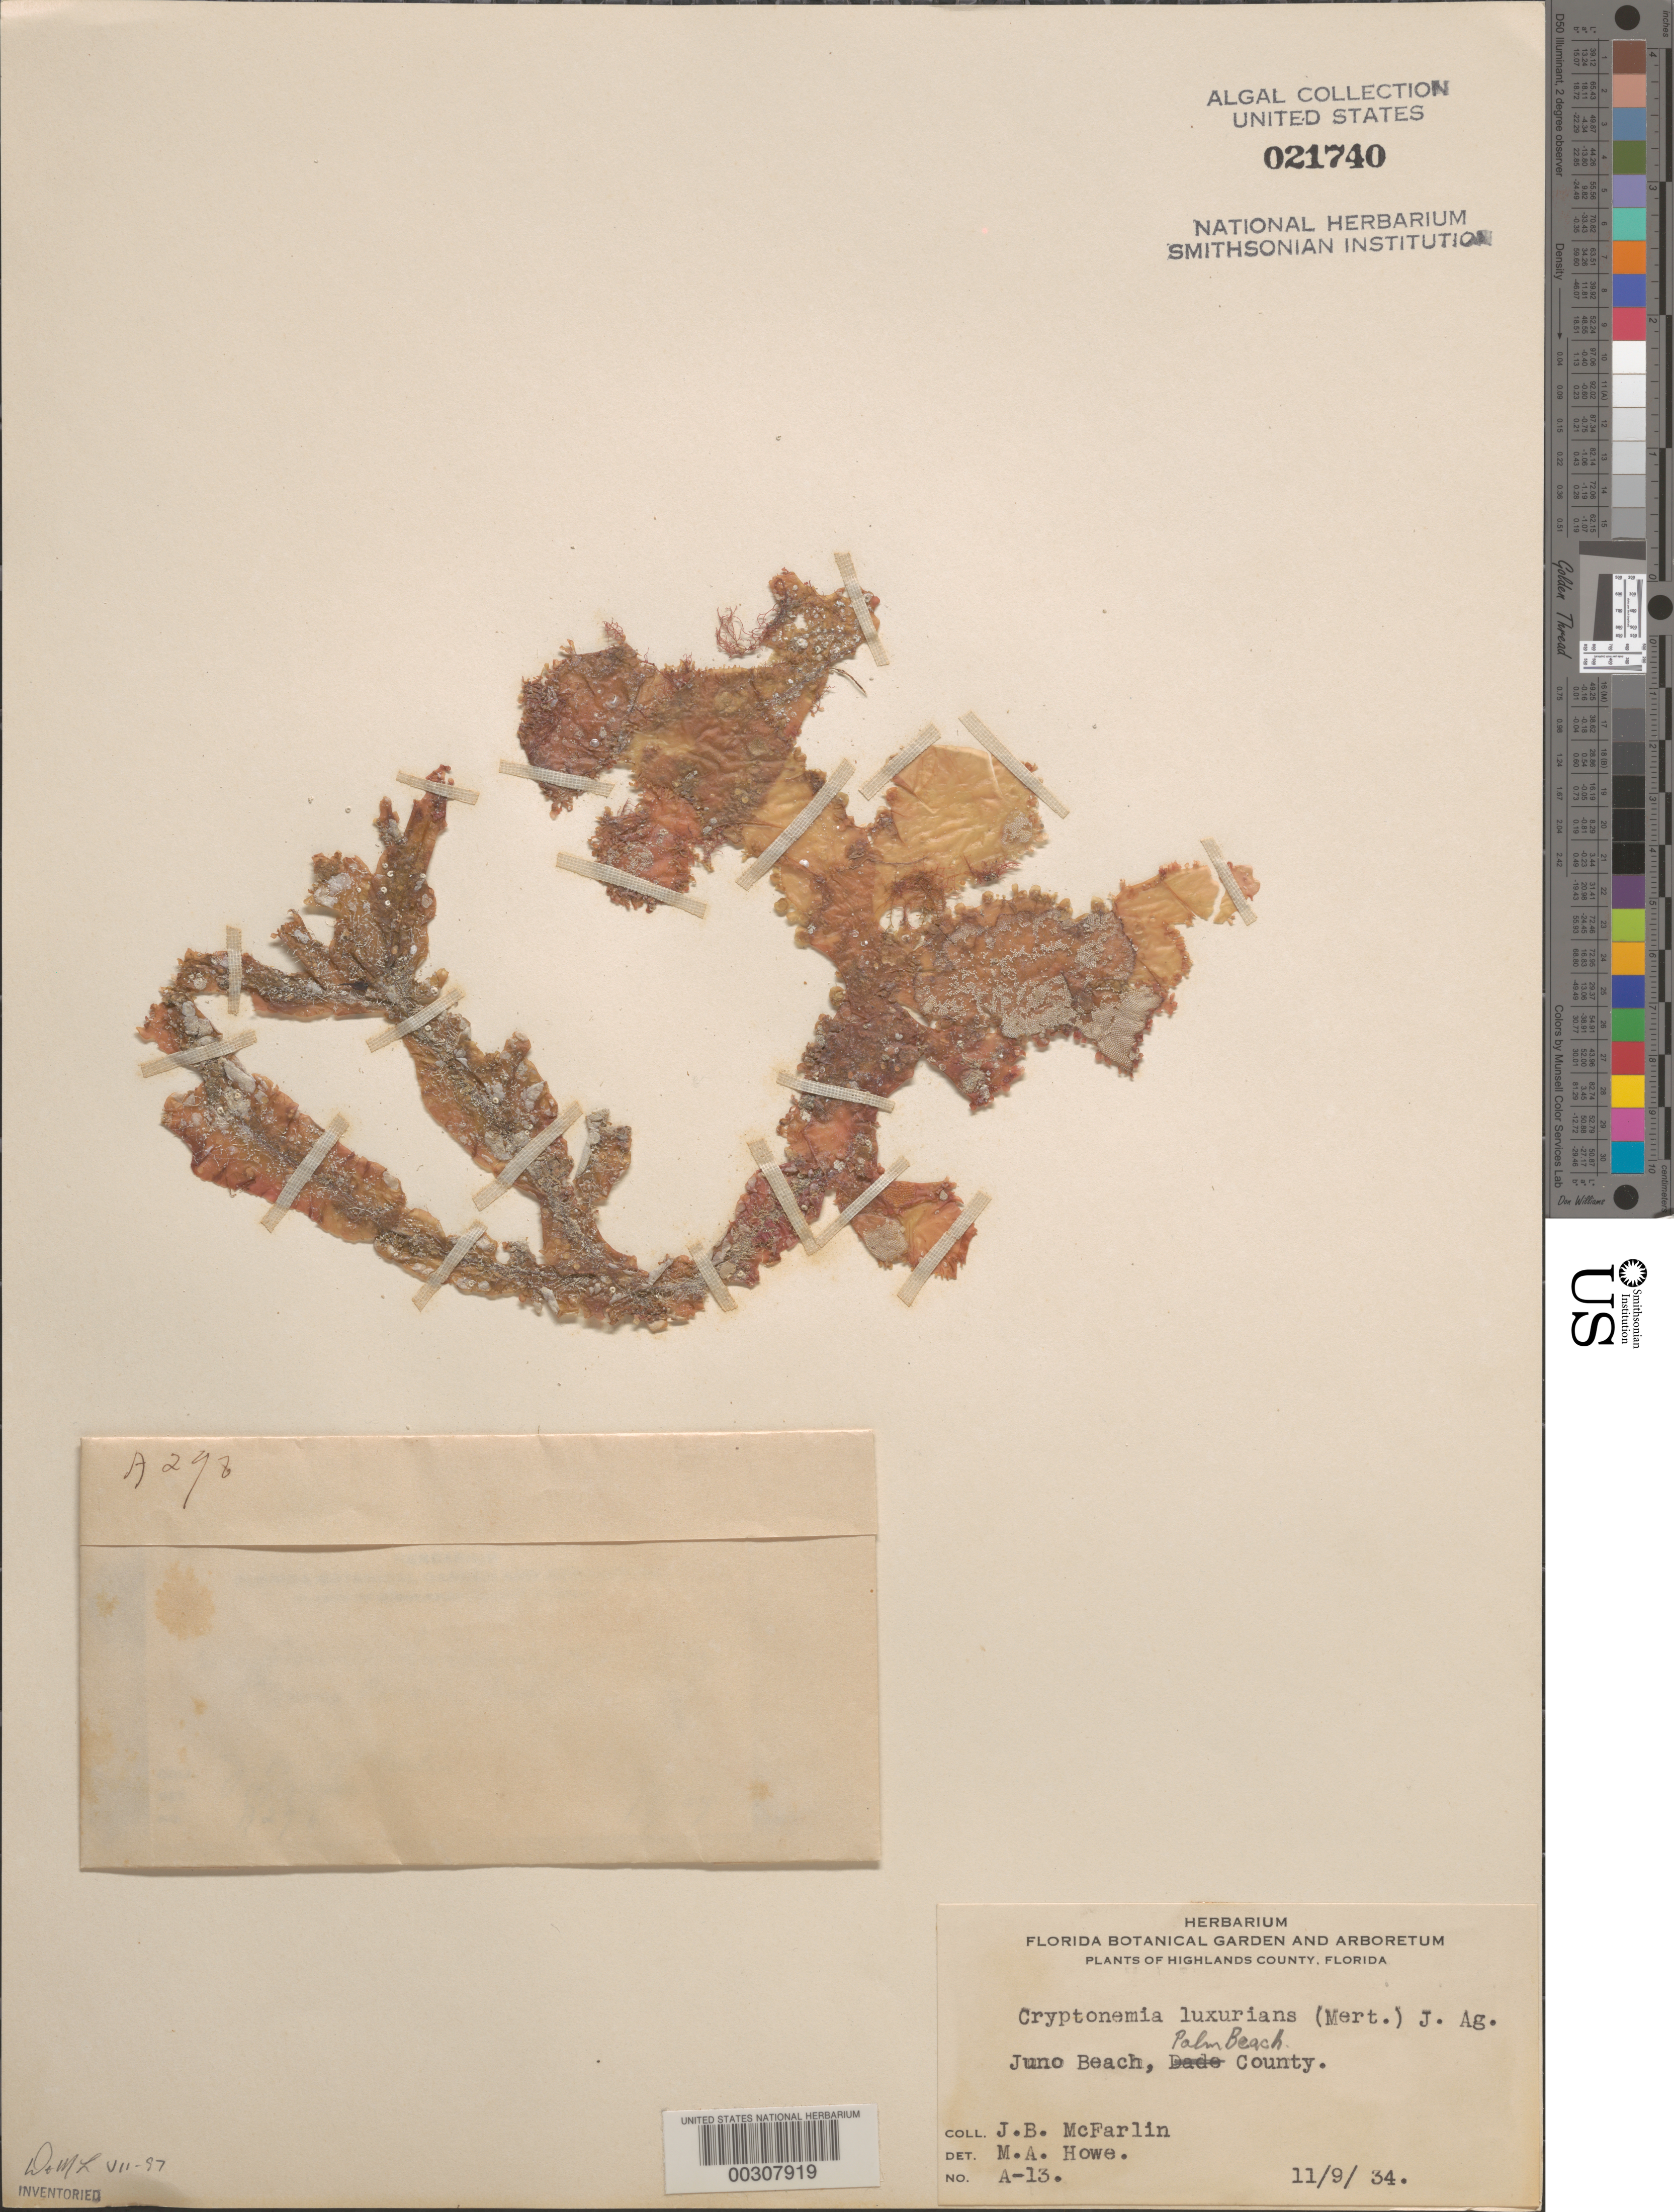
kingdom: Plantae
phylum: Rhodophyta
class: Florideophyceae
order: Halymeniales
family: Halymeniaceae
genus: Cryptonemia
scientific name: Cryptonemia seminervis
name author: (C. Agardh) J. Agardh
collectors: J. McFarlin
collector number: A-13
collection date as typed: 9 Nov 34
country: United States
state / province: Florida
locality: Highlands County. Juno Beach, Palm Beach County.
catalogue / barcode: US 21740